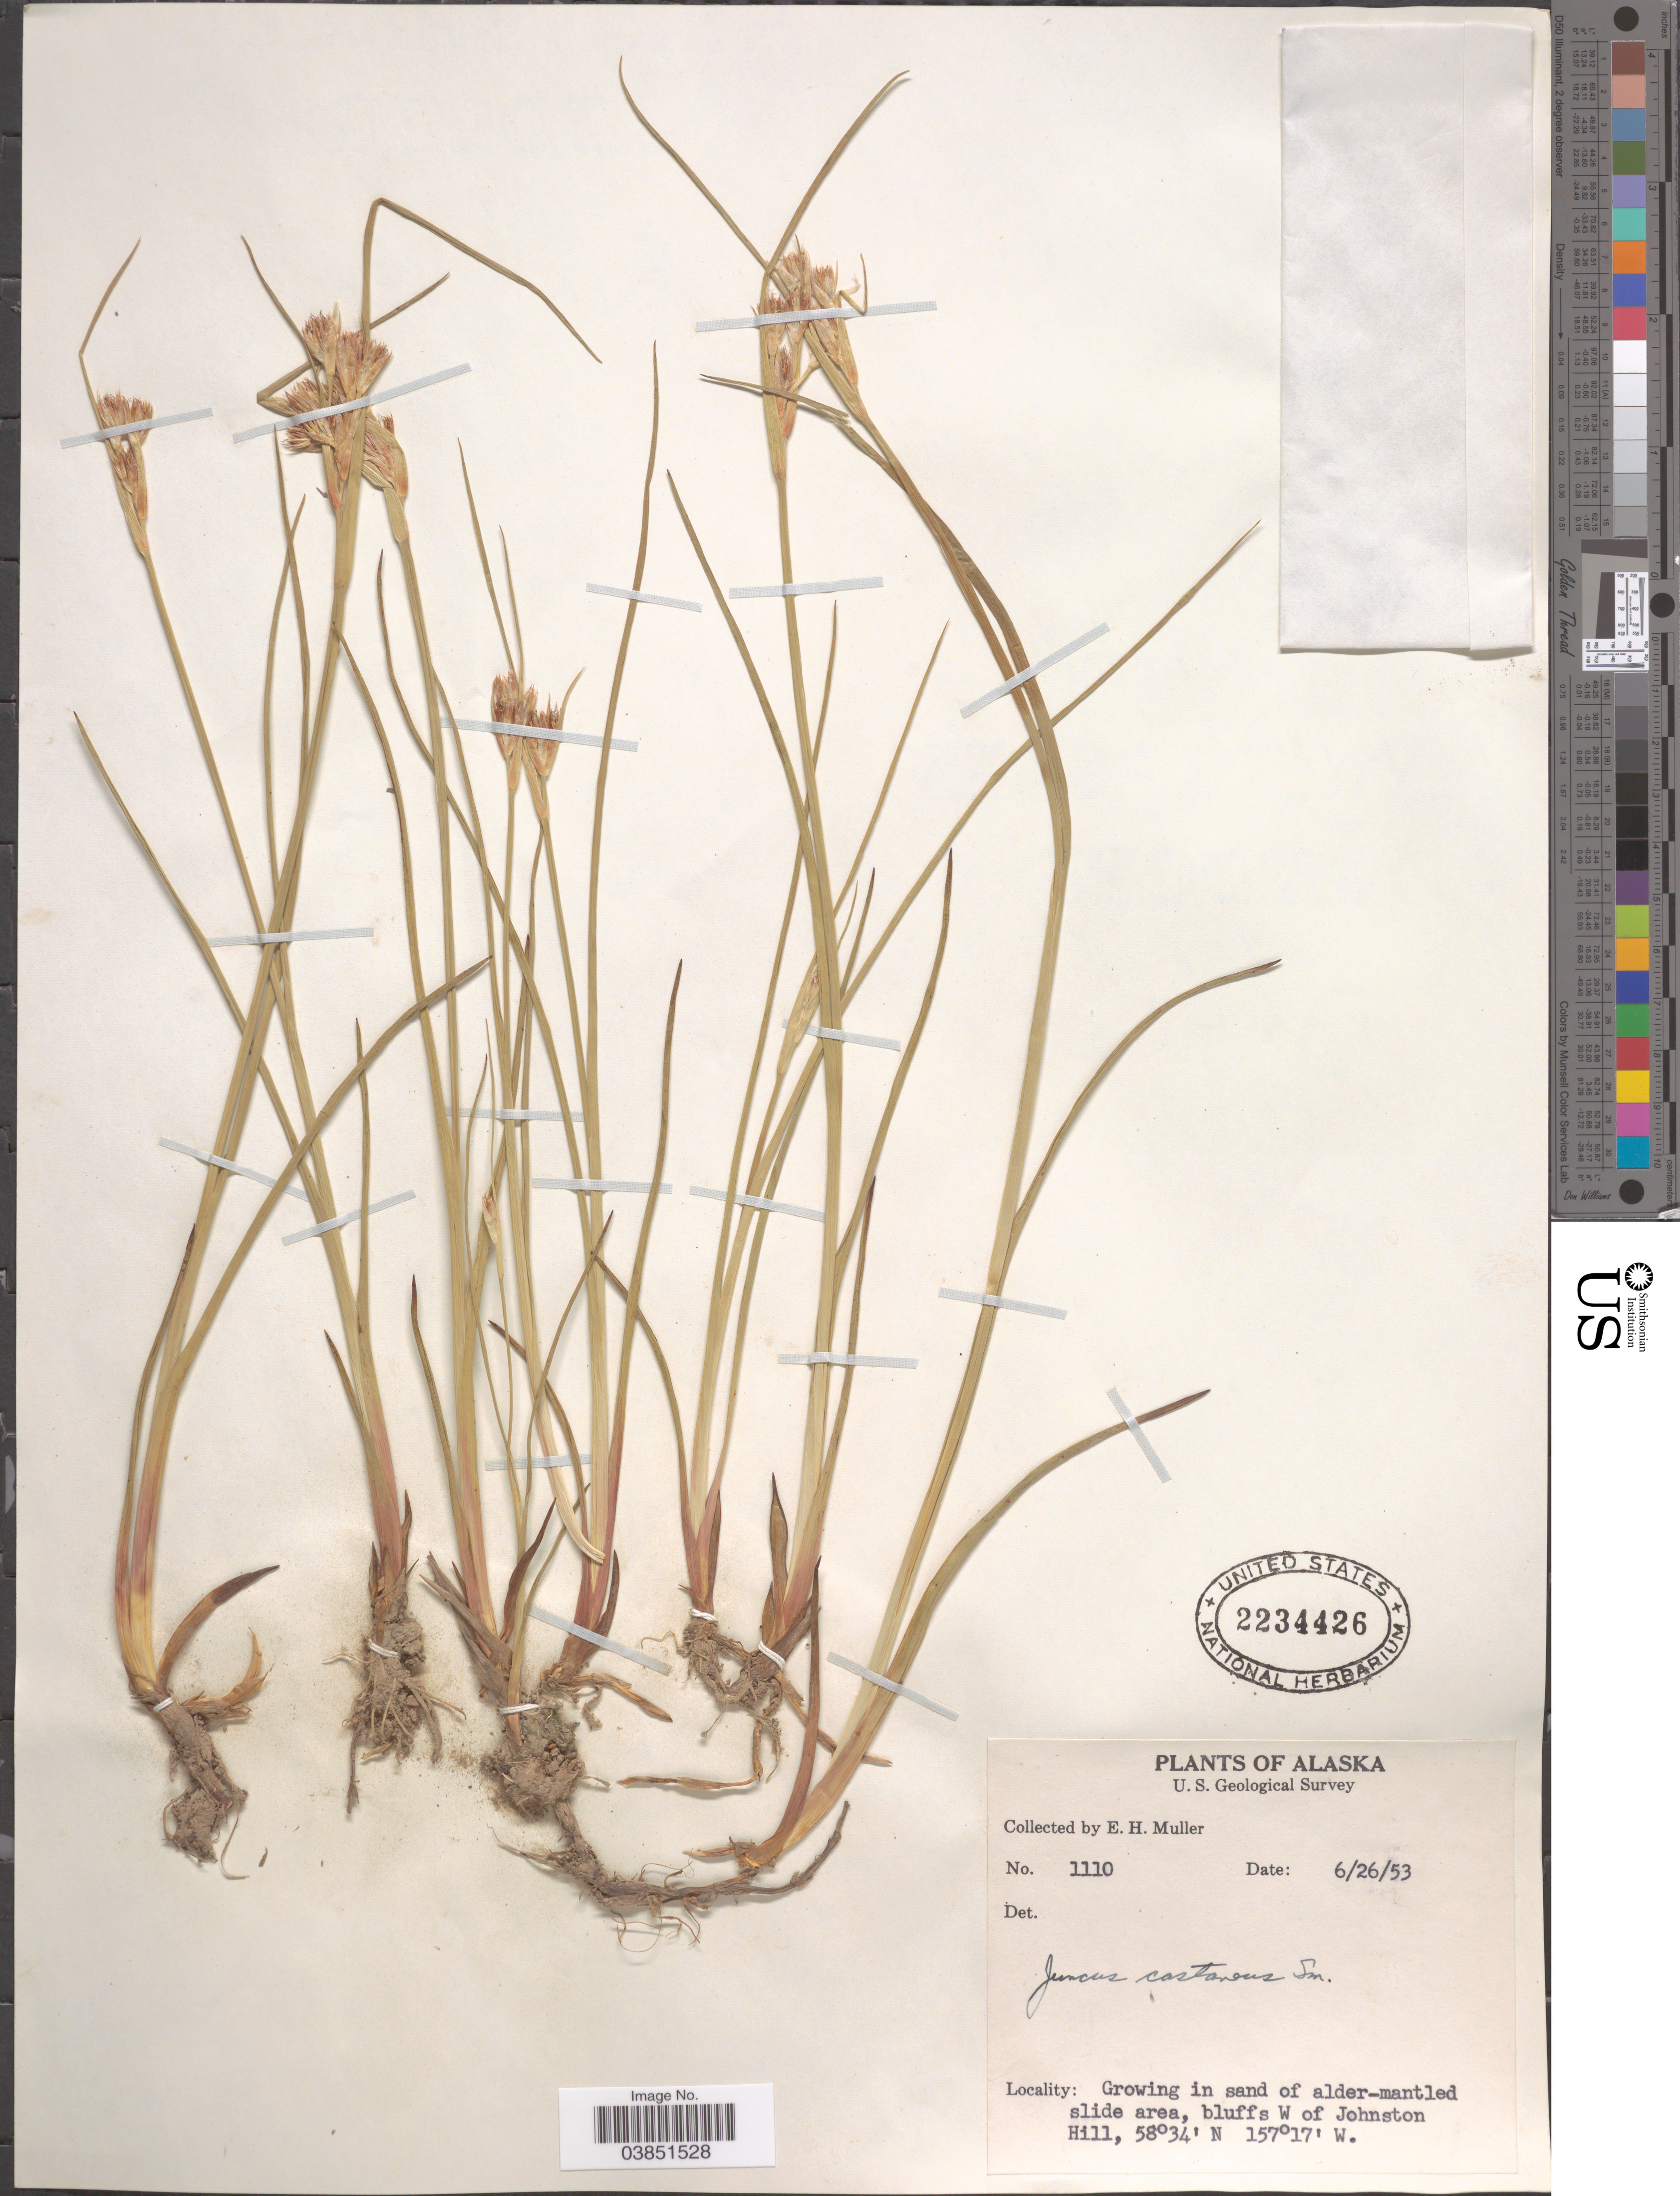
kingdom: Plantae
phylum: Tracheophyta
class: Liliopsida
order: Poales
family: Juncaceae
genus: Juncus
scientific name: Juncus castaneus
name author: Sm.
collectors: E. H. Muller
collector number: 1110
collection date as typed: Transcribed d/m/y: 26/6/53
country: United States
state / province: Alaska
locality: Bluffs W of Johnston Hill.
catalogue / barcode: US 2234426